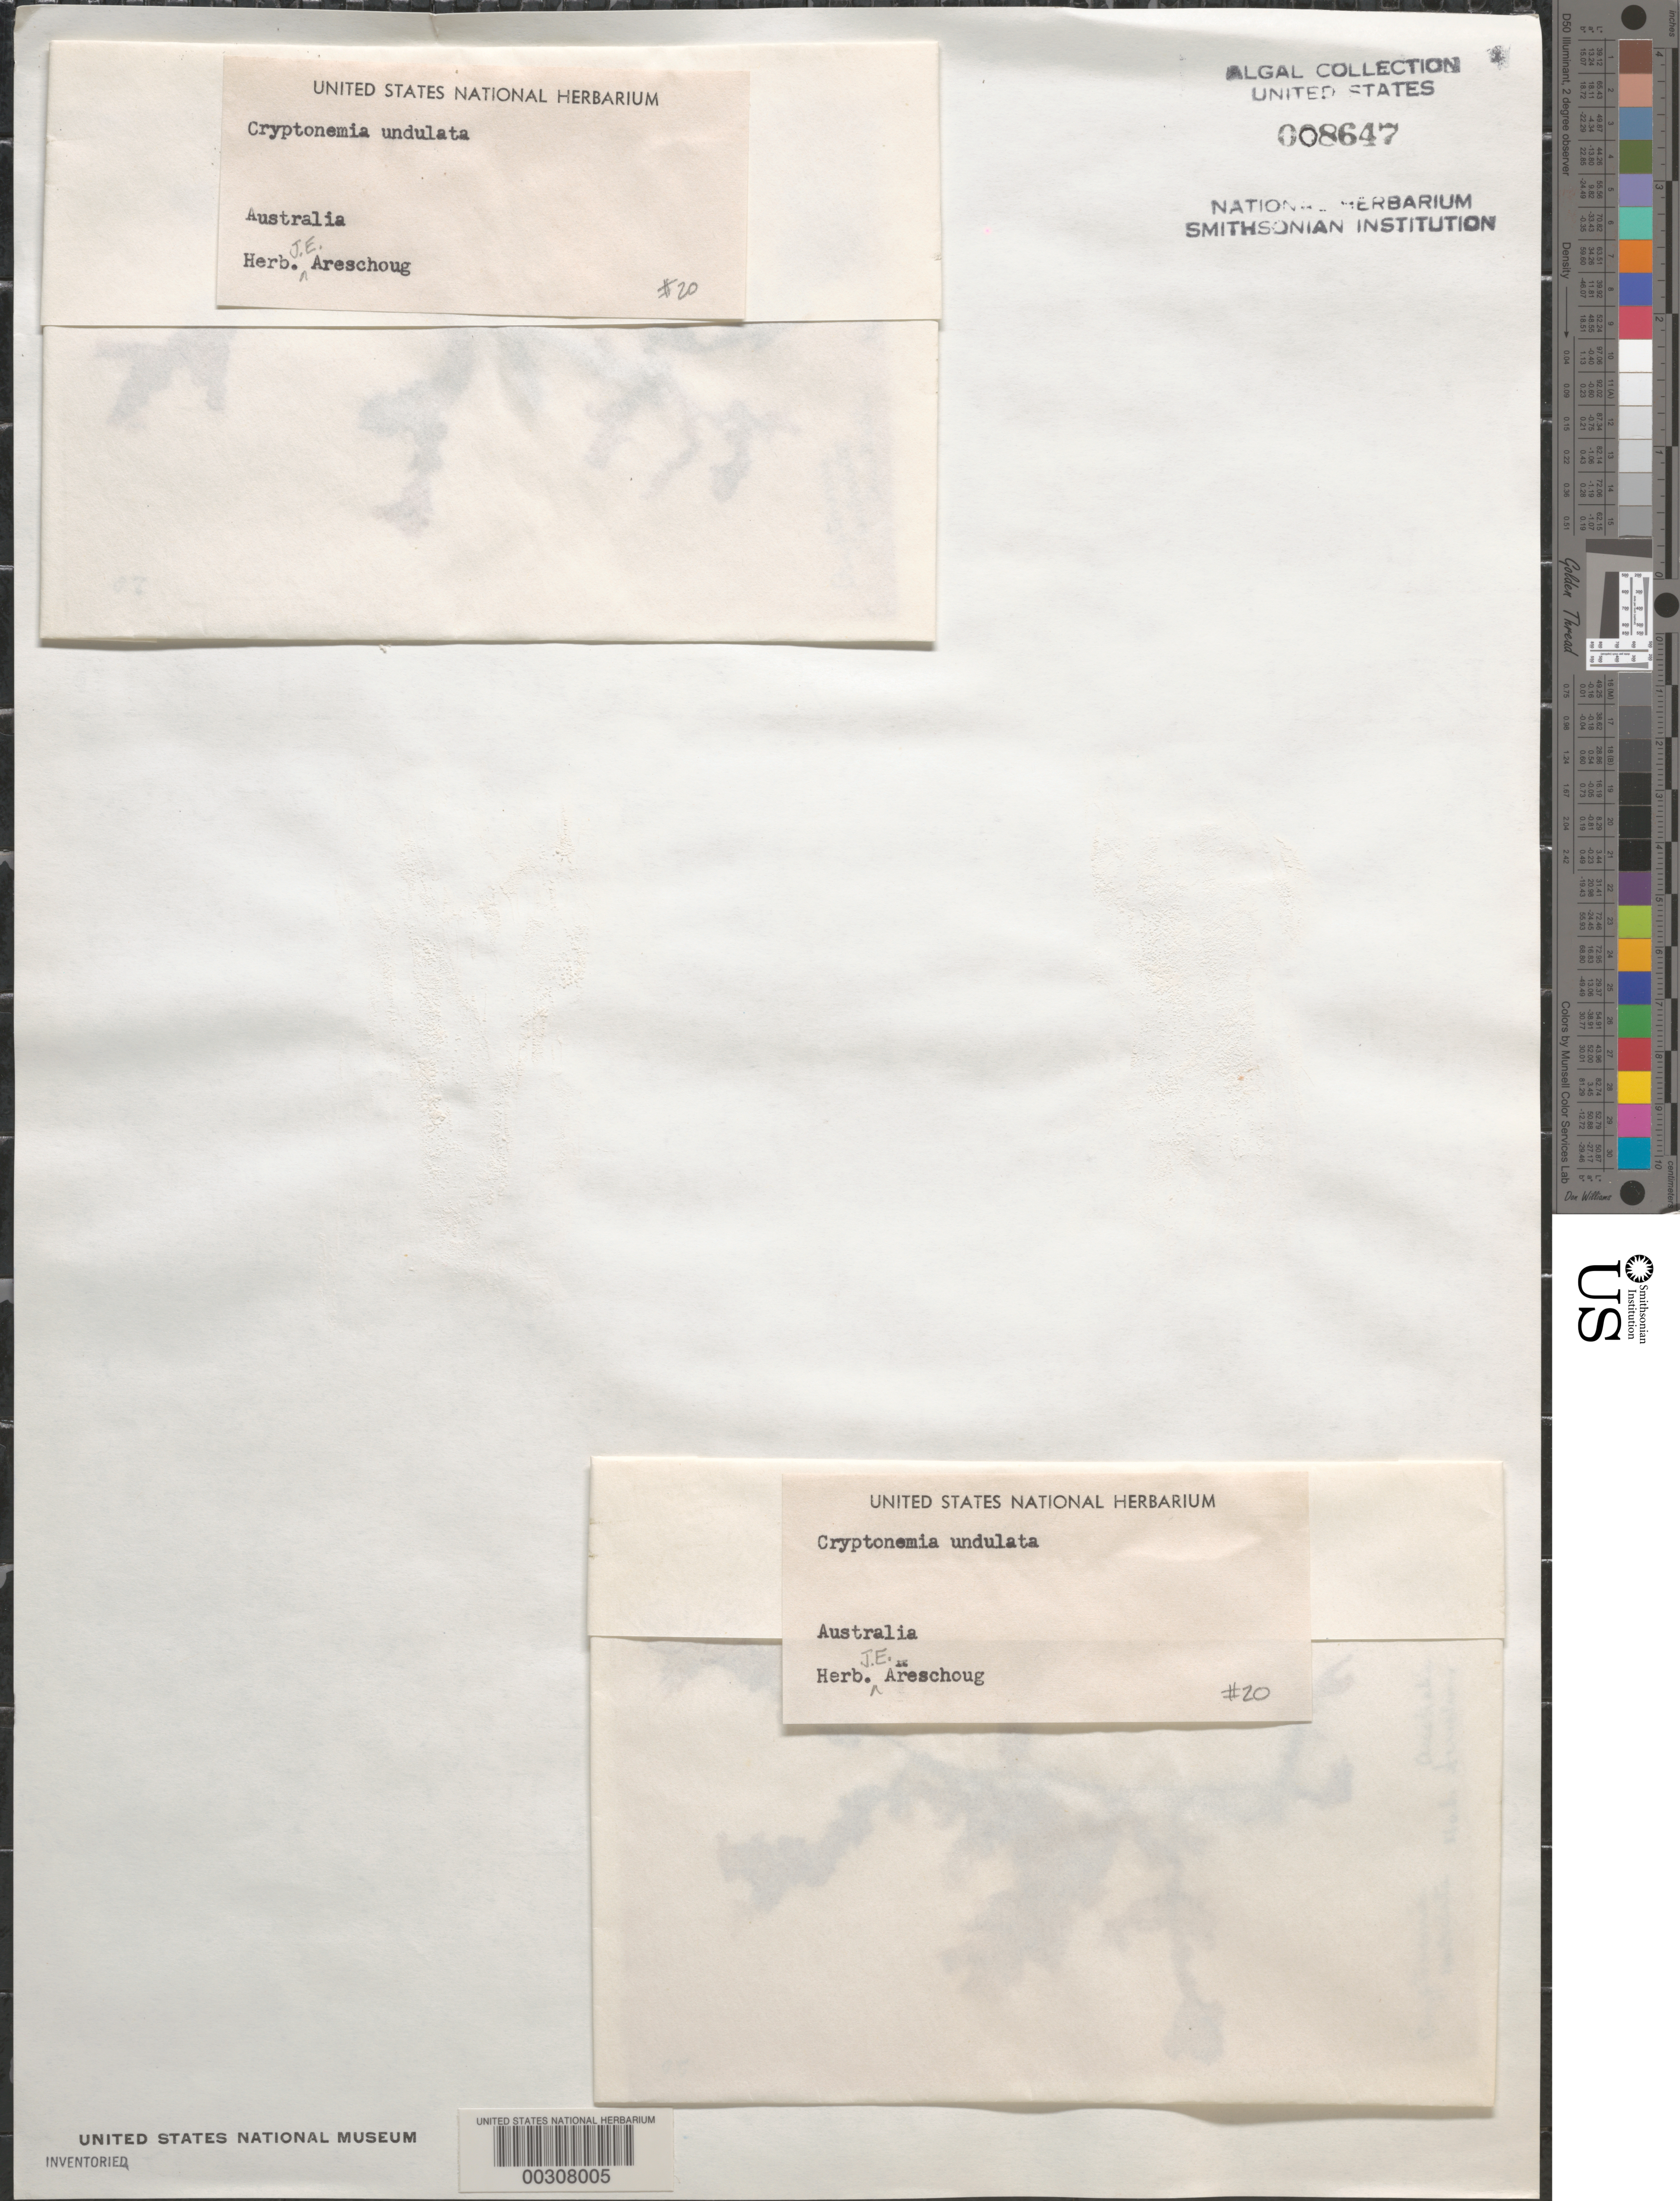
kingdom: Plantae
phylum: Rhodophyta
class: Florideophyceae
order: Halymeniales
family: Halymeniaceae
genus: Cryptonemia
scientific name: Cryptonemia undulata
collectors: ex herb. J. E. Areschoug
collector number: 20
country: Australia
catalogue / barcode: US 8647